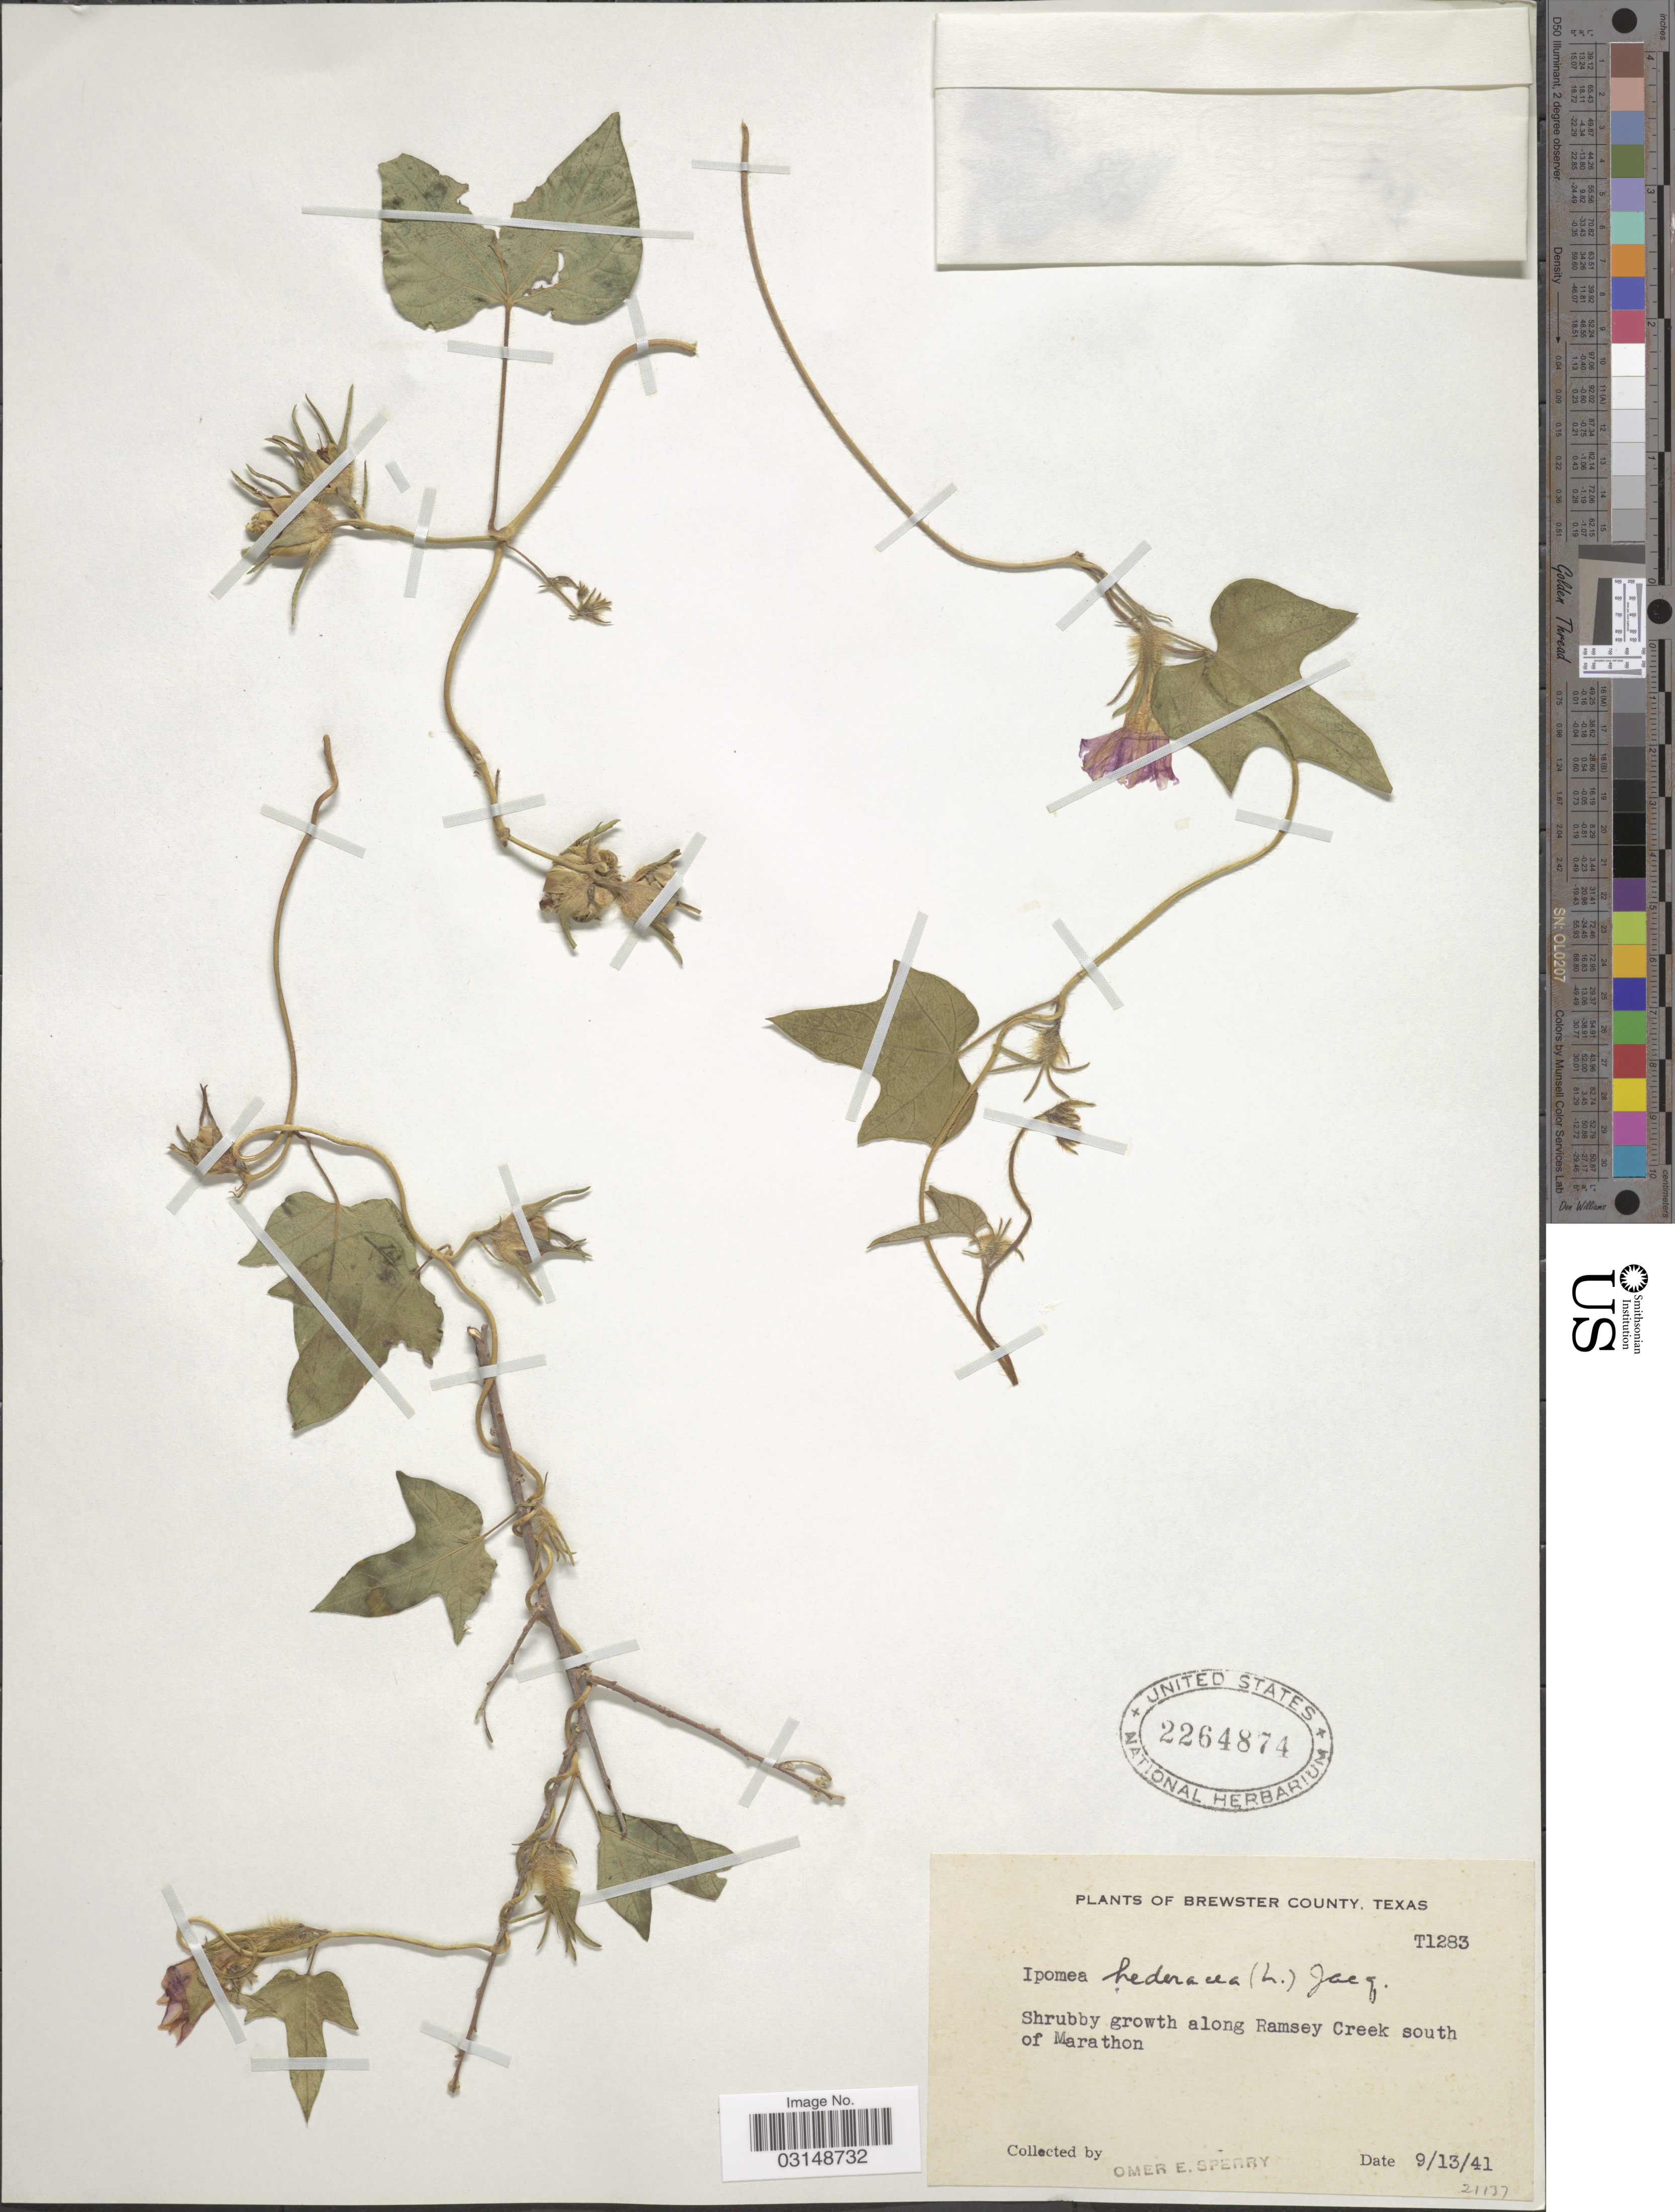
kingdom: Plantae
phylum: Tracheophyta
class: Magnoliopsida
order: Solanales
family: Convolvulaceae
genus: Ipomoea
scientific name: Ipomoea hirsutula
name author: J. Jacq.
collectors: O. E. Sperry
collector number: T1283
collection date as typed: Transcribed d/m/y: 13/9/41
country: United States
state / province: Texas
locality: Brewster County. Along Ramsey Creek south of Marathon.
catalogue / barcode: US 2264874